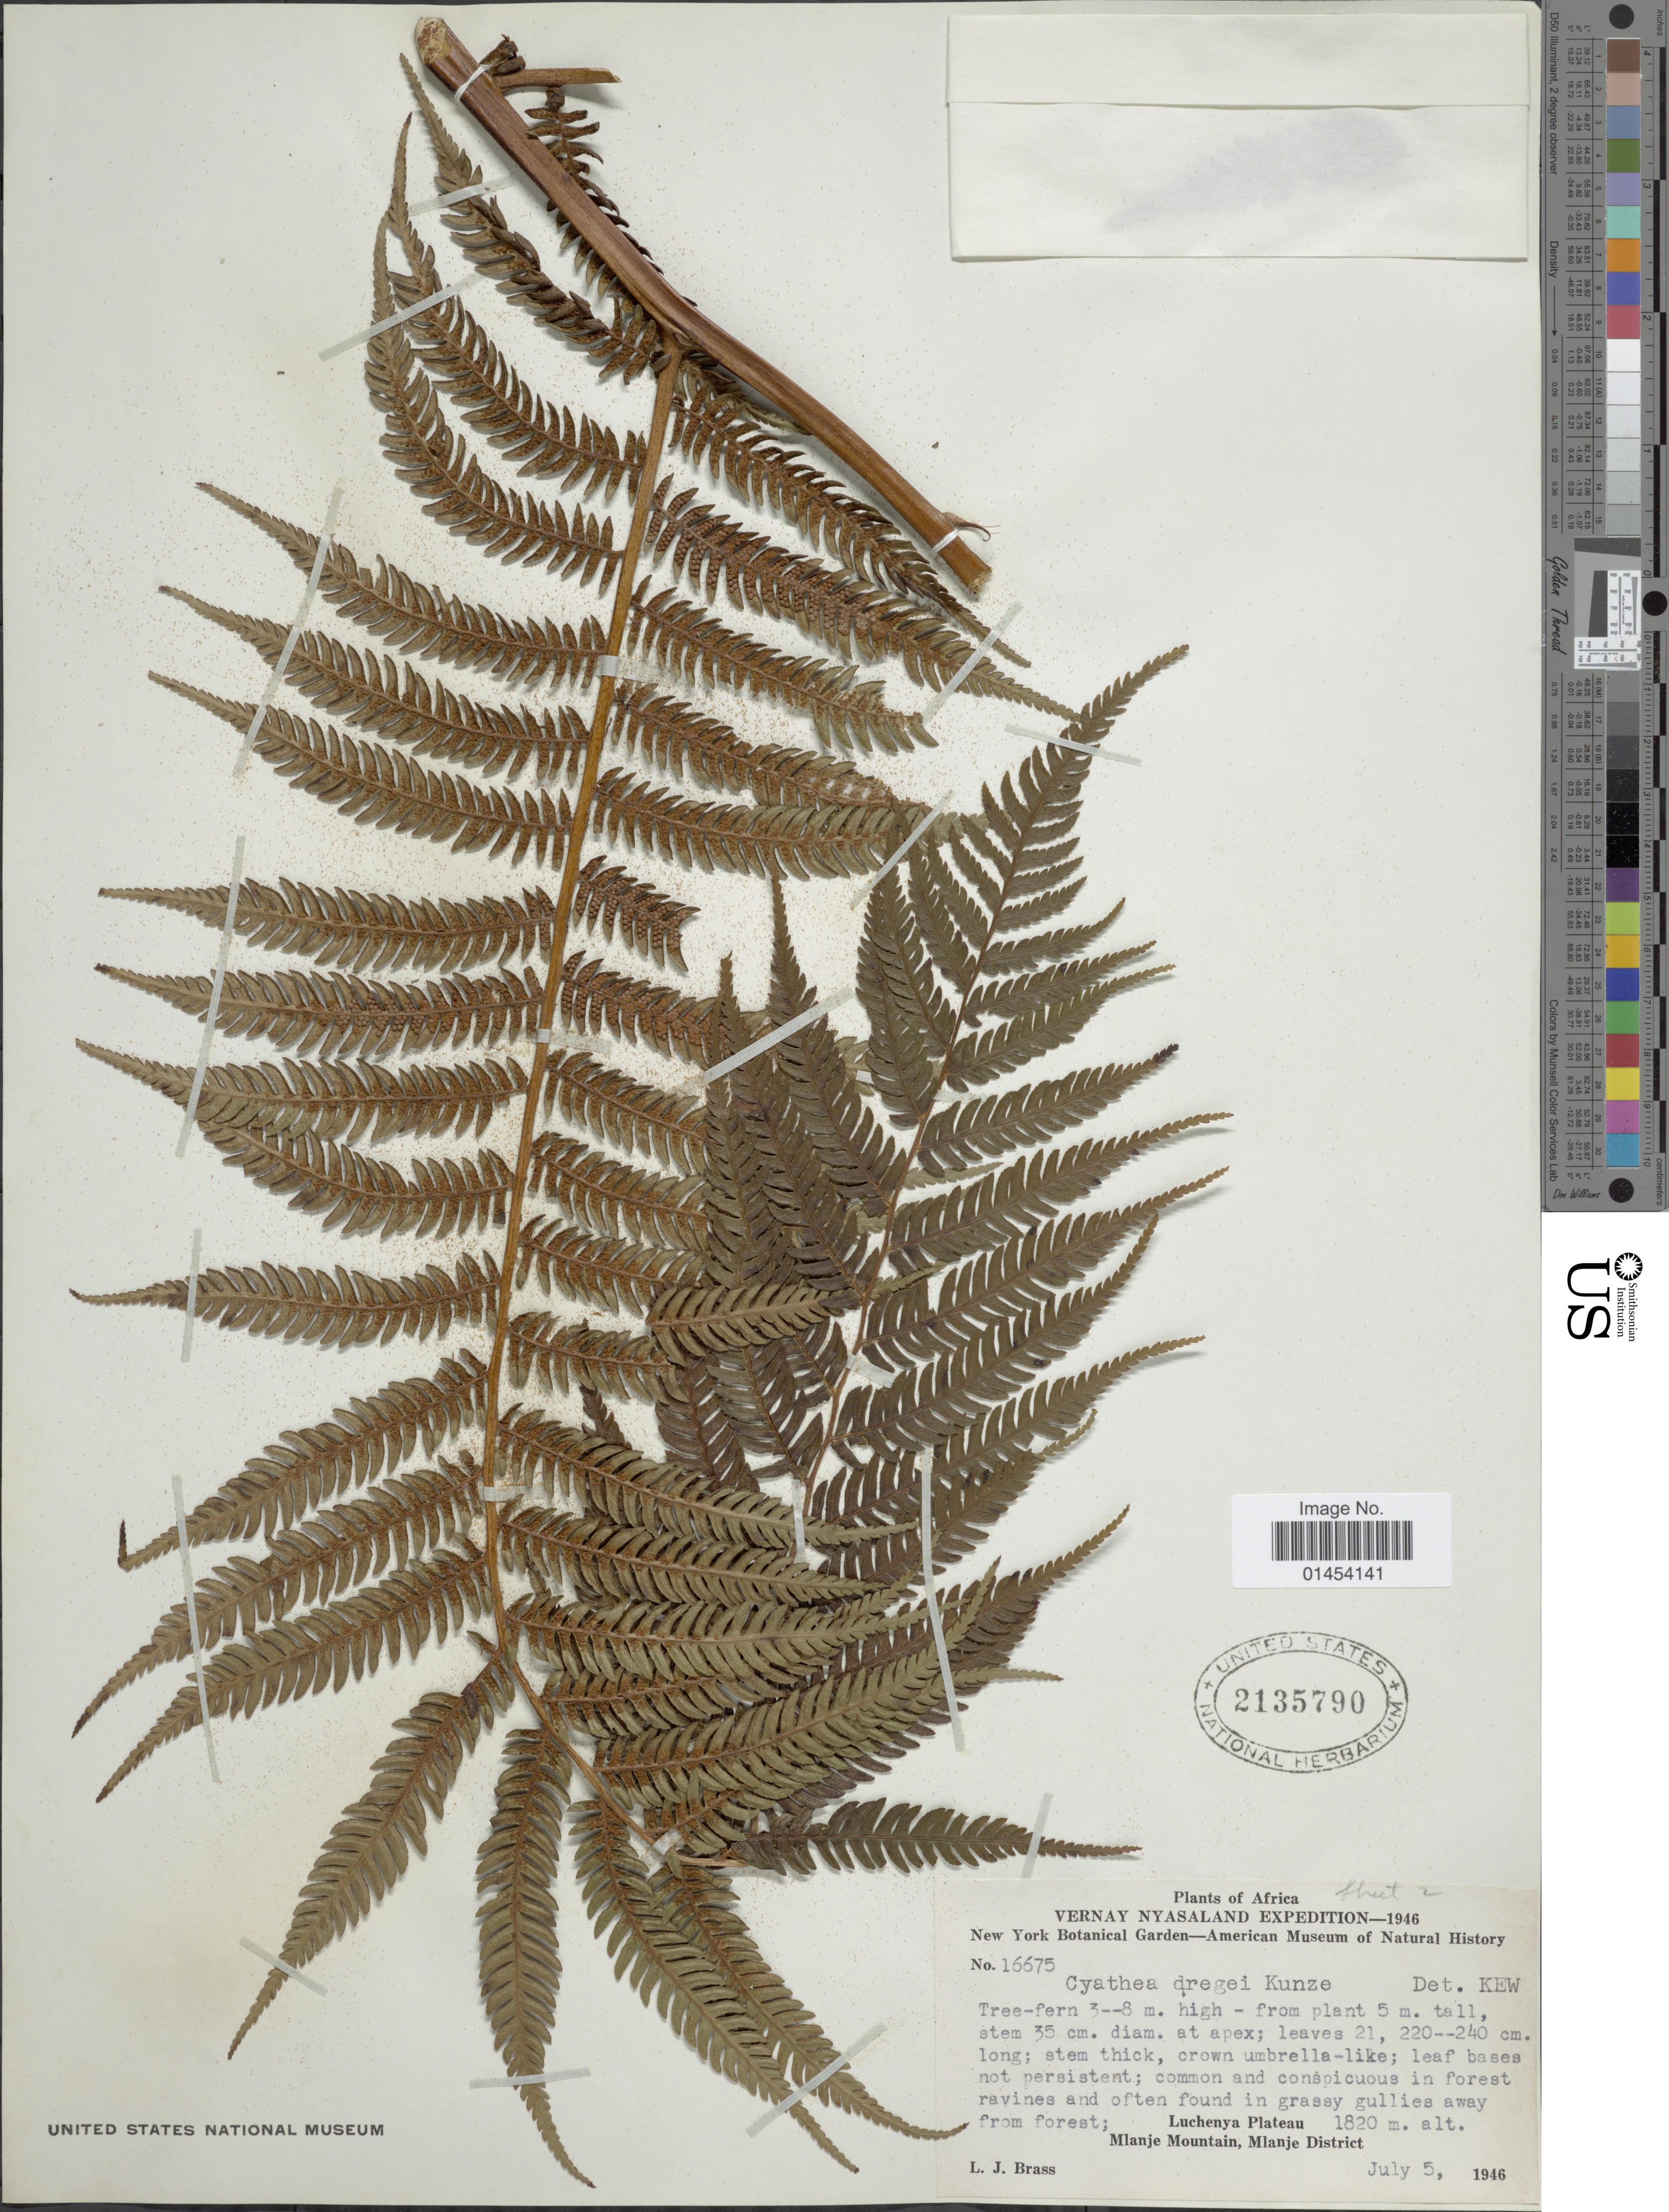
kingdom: Plantae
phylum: Tracheophyta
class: Polypodiopsida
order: Cyatheales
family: Cyatheaceae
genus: Cyathea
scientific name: Cyathea dregei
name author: Kunze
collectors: L. J. Brass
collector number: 16675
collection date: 1946-07-05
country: Malawi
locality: Africa. Luchenya Plateau, Mlanje Mountain, Mlanje District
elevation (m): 1820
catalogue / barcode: US 2135790